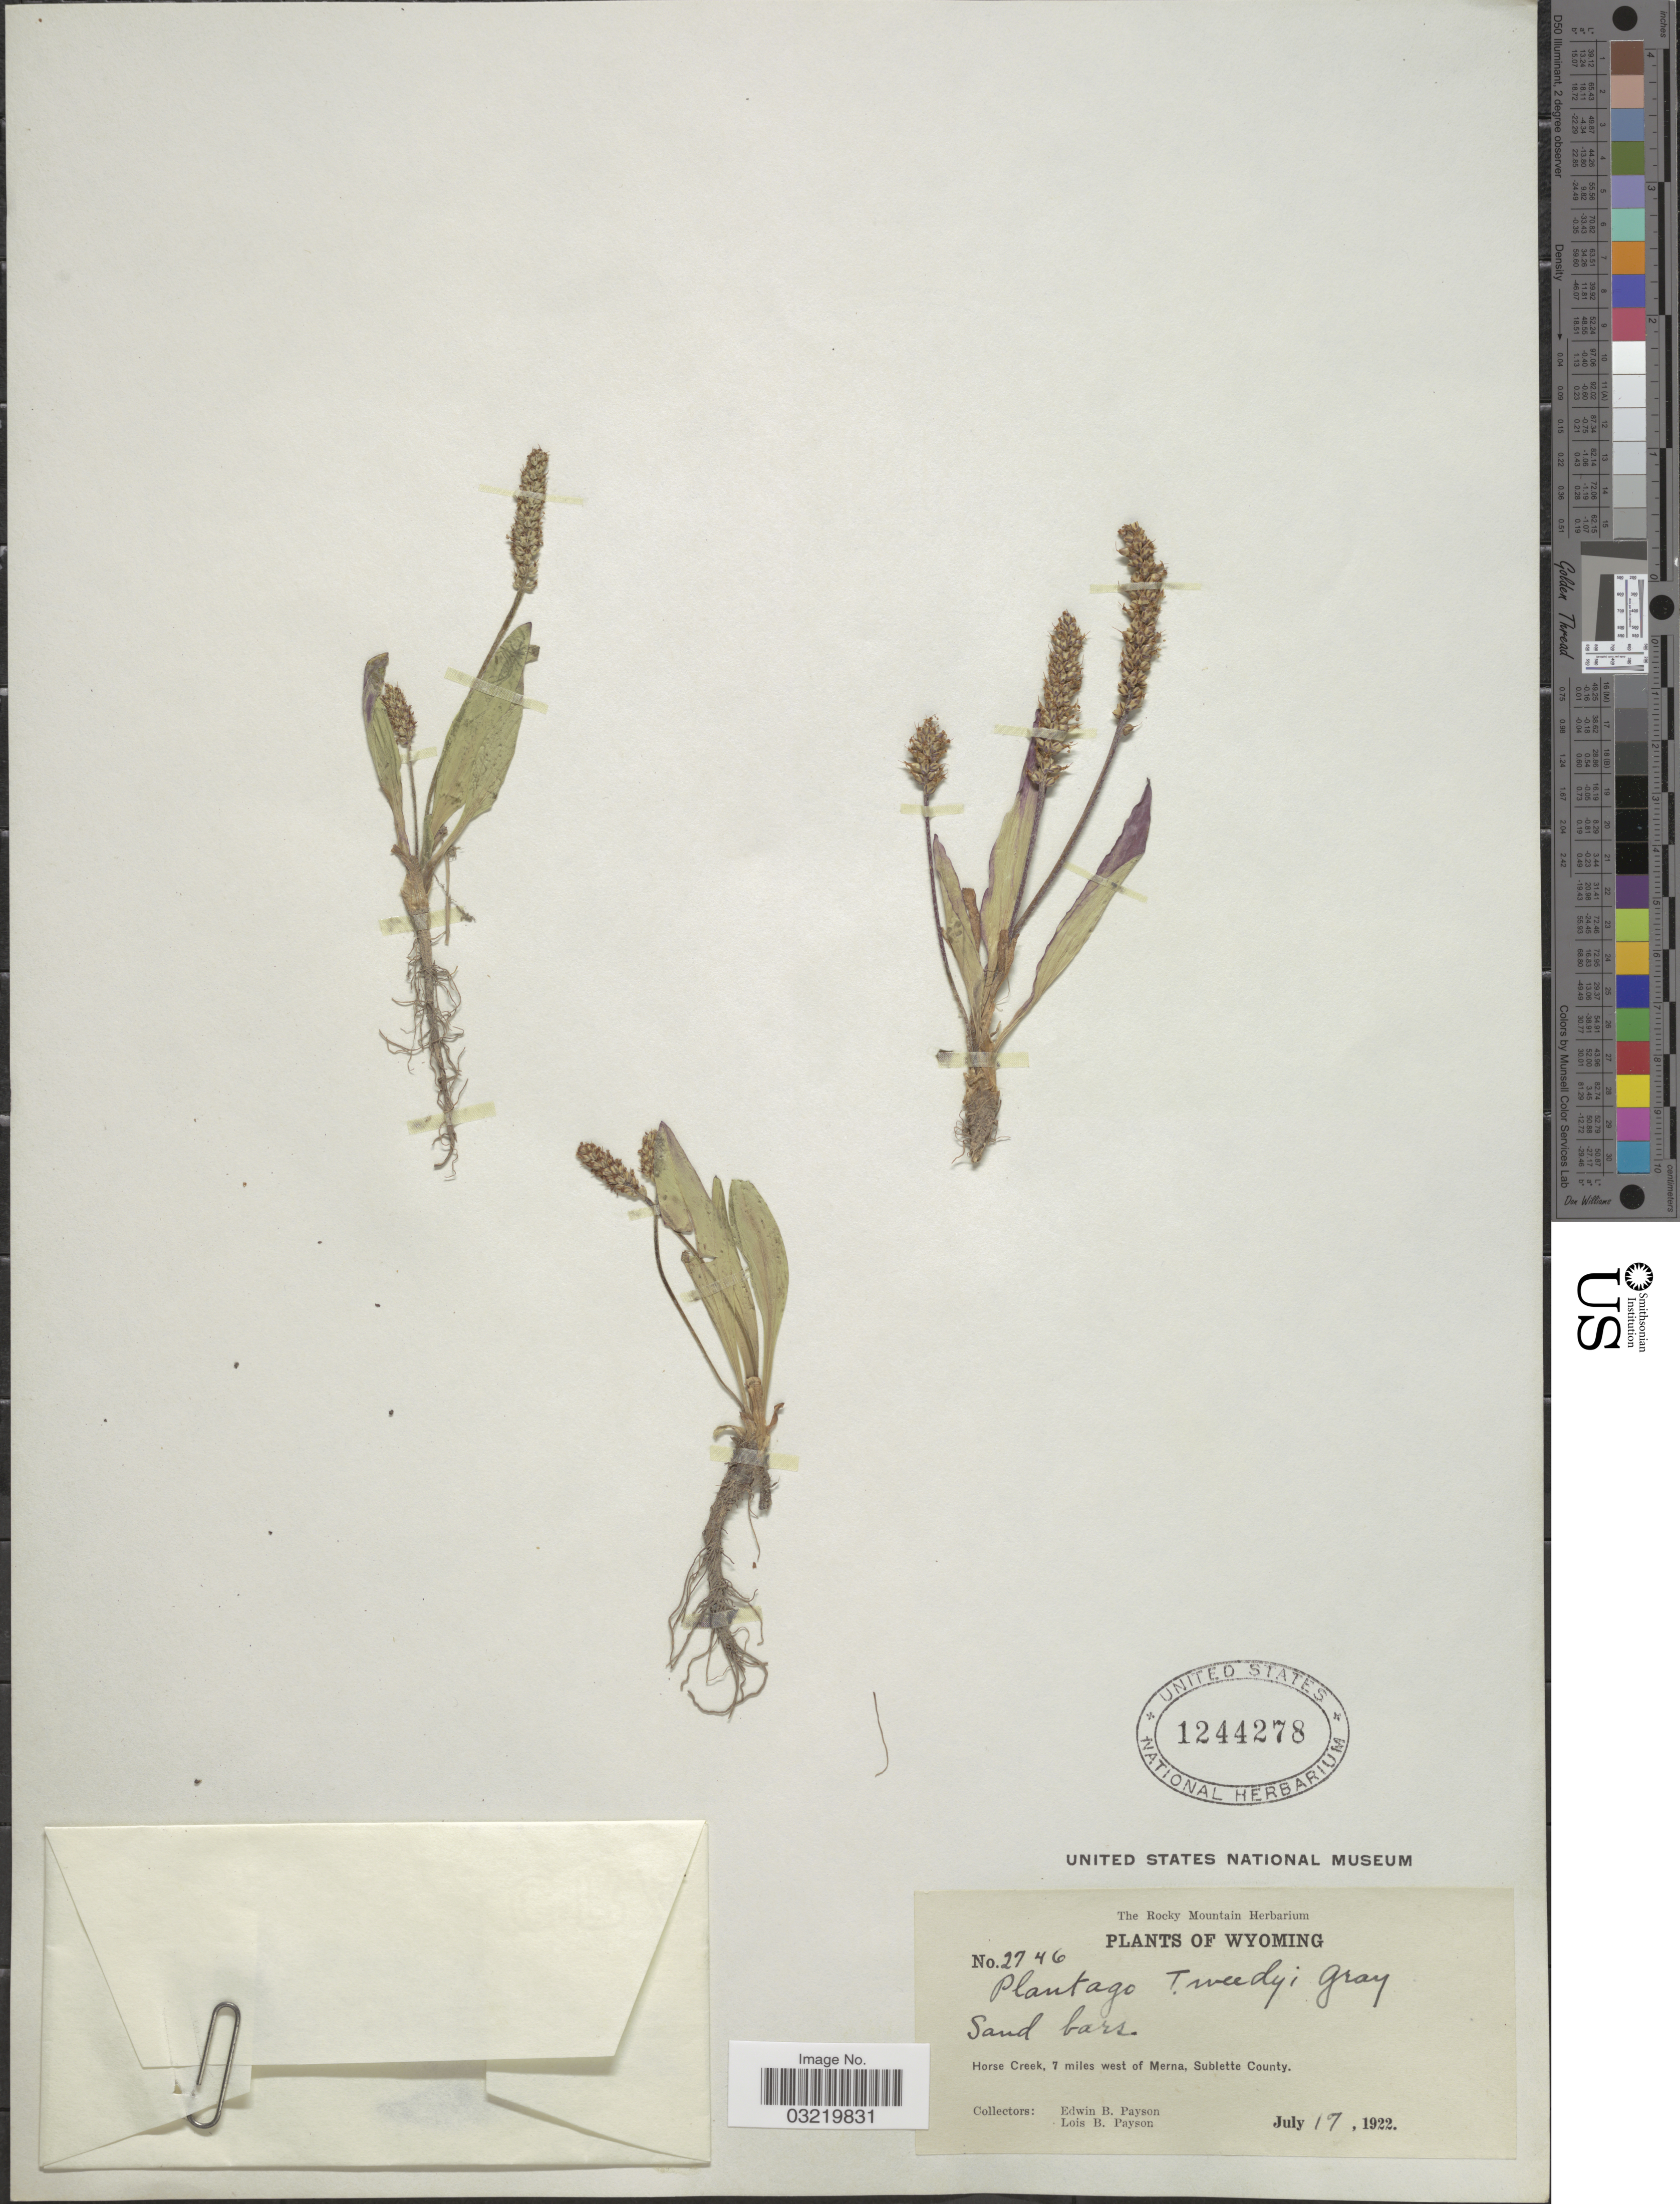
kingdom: Plantae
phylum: Tracheophyta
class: Magnoliopsida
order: Lamiales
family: Plantaginaceae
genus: Plantago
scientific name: Plantago tweedyi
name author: A. Gray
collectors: E. B. Payson & L. Payson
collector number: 2746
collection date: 1922-07-17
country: United States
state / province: Wyoming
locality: Sand bars. Horse Creek, 7 miles west of Merna, Sublette County.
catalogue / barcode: US 1244278